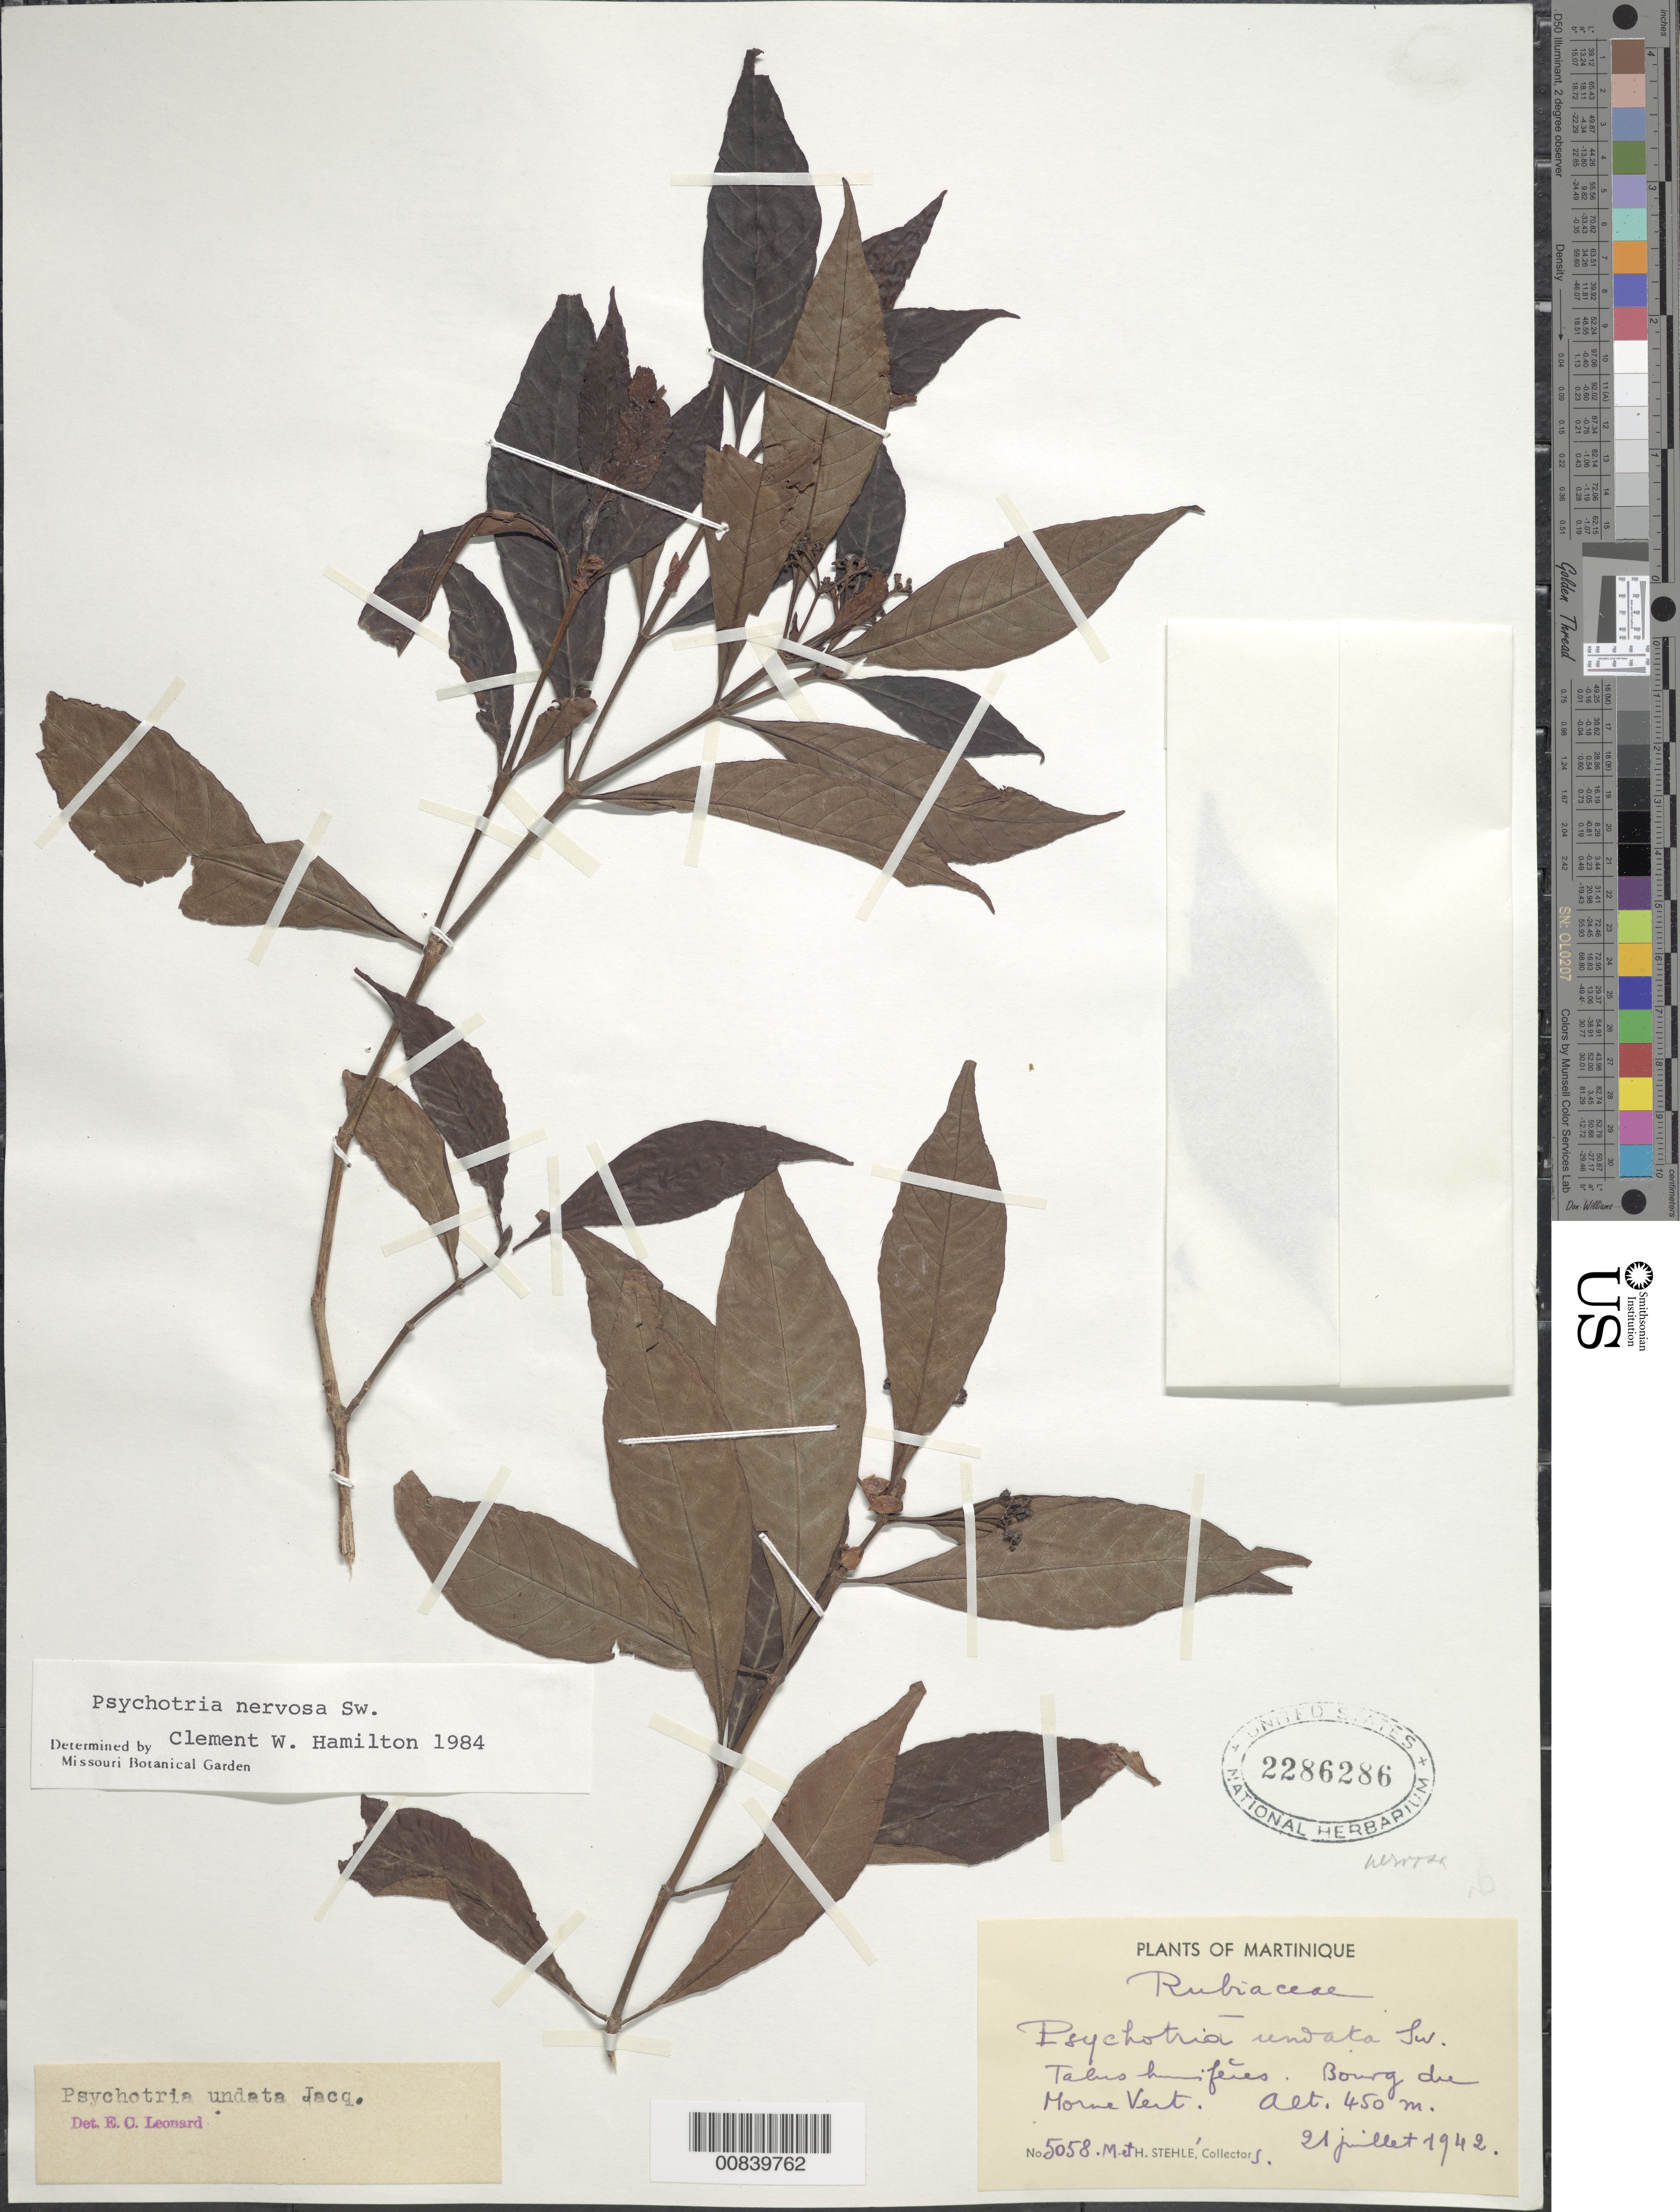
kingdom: Plantae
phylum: Tracheophyta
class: Magnoliopsida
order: Gentianales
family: Rubiaceae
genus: Psychotria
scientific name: Psychotria nervosa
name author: Sw.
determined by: Hamilton, C. W.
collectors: M. Stehlé & H. Stehlé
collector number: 5058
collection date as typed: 21 Jul 1942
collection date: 1942-07-21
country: Martinique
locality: Bourg du Morne Vert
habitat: Talas hu--ifères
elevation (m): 450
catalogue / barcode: US 2286286